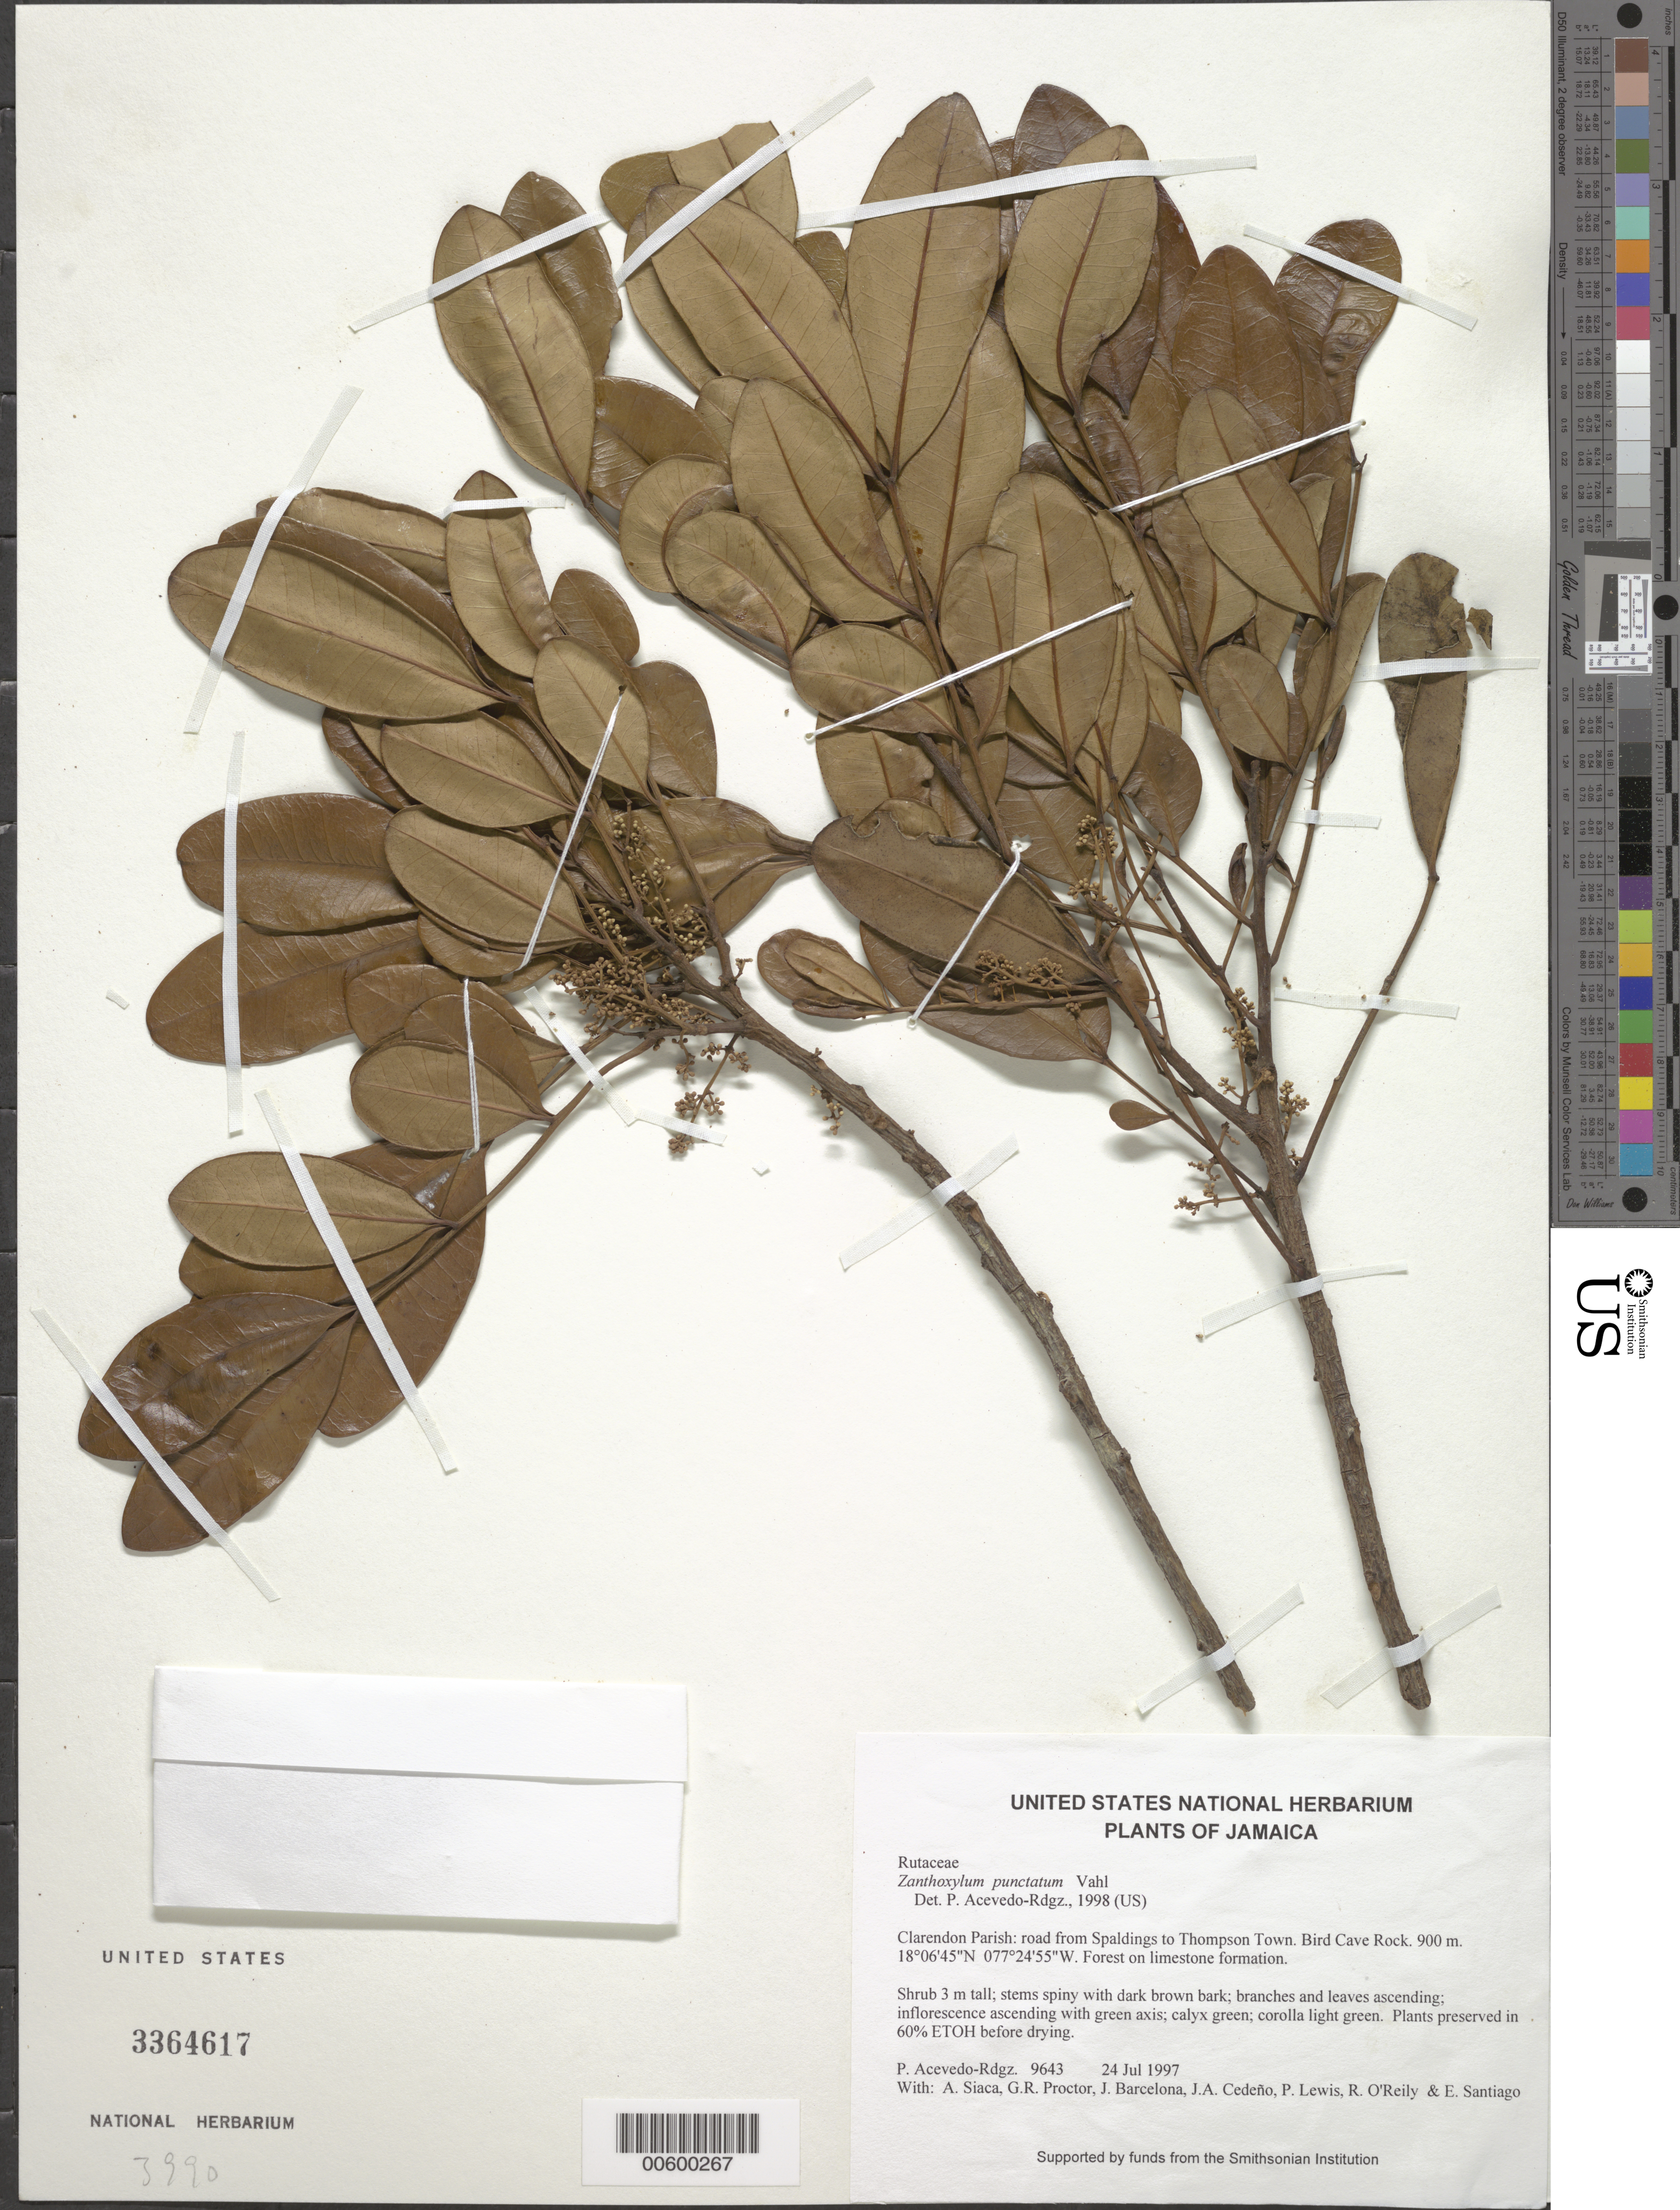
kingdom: Plantae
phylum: Tracheophyta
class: Magnoliopsida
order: Sapindales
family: Rutaceae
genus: Zanthoxylum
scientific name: Zanthoxylum punctatum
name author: Vahl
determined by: Acevedo-Rodríguez, P., (BOT), Smithsonian Institution - National Museum of Natural History (UNITED STATES)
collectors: P. Acevedo-Rodr., A. Siaca, G. R. Proctor, J. Barcelona, J. A. Cedeño M., P. Lewis & R. O'Reilly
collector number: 9643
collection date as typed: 24 Jul 1997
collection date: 1997-07-24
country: Jamaica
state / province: Clarendon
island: Jamaica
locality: Clarendon Parish: road from Spaldings to Thompson Town. Bird Cave Rock.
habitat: Forest on limestone formation.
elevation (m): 900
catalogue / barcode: US 3364617